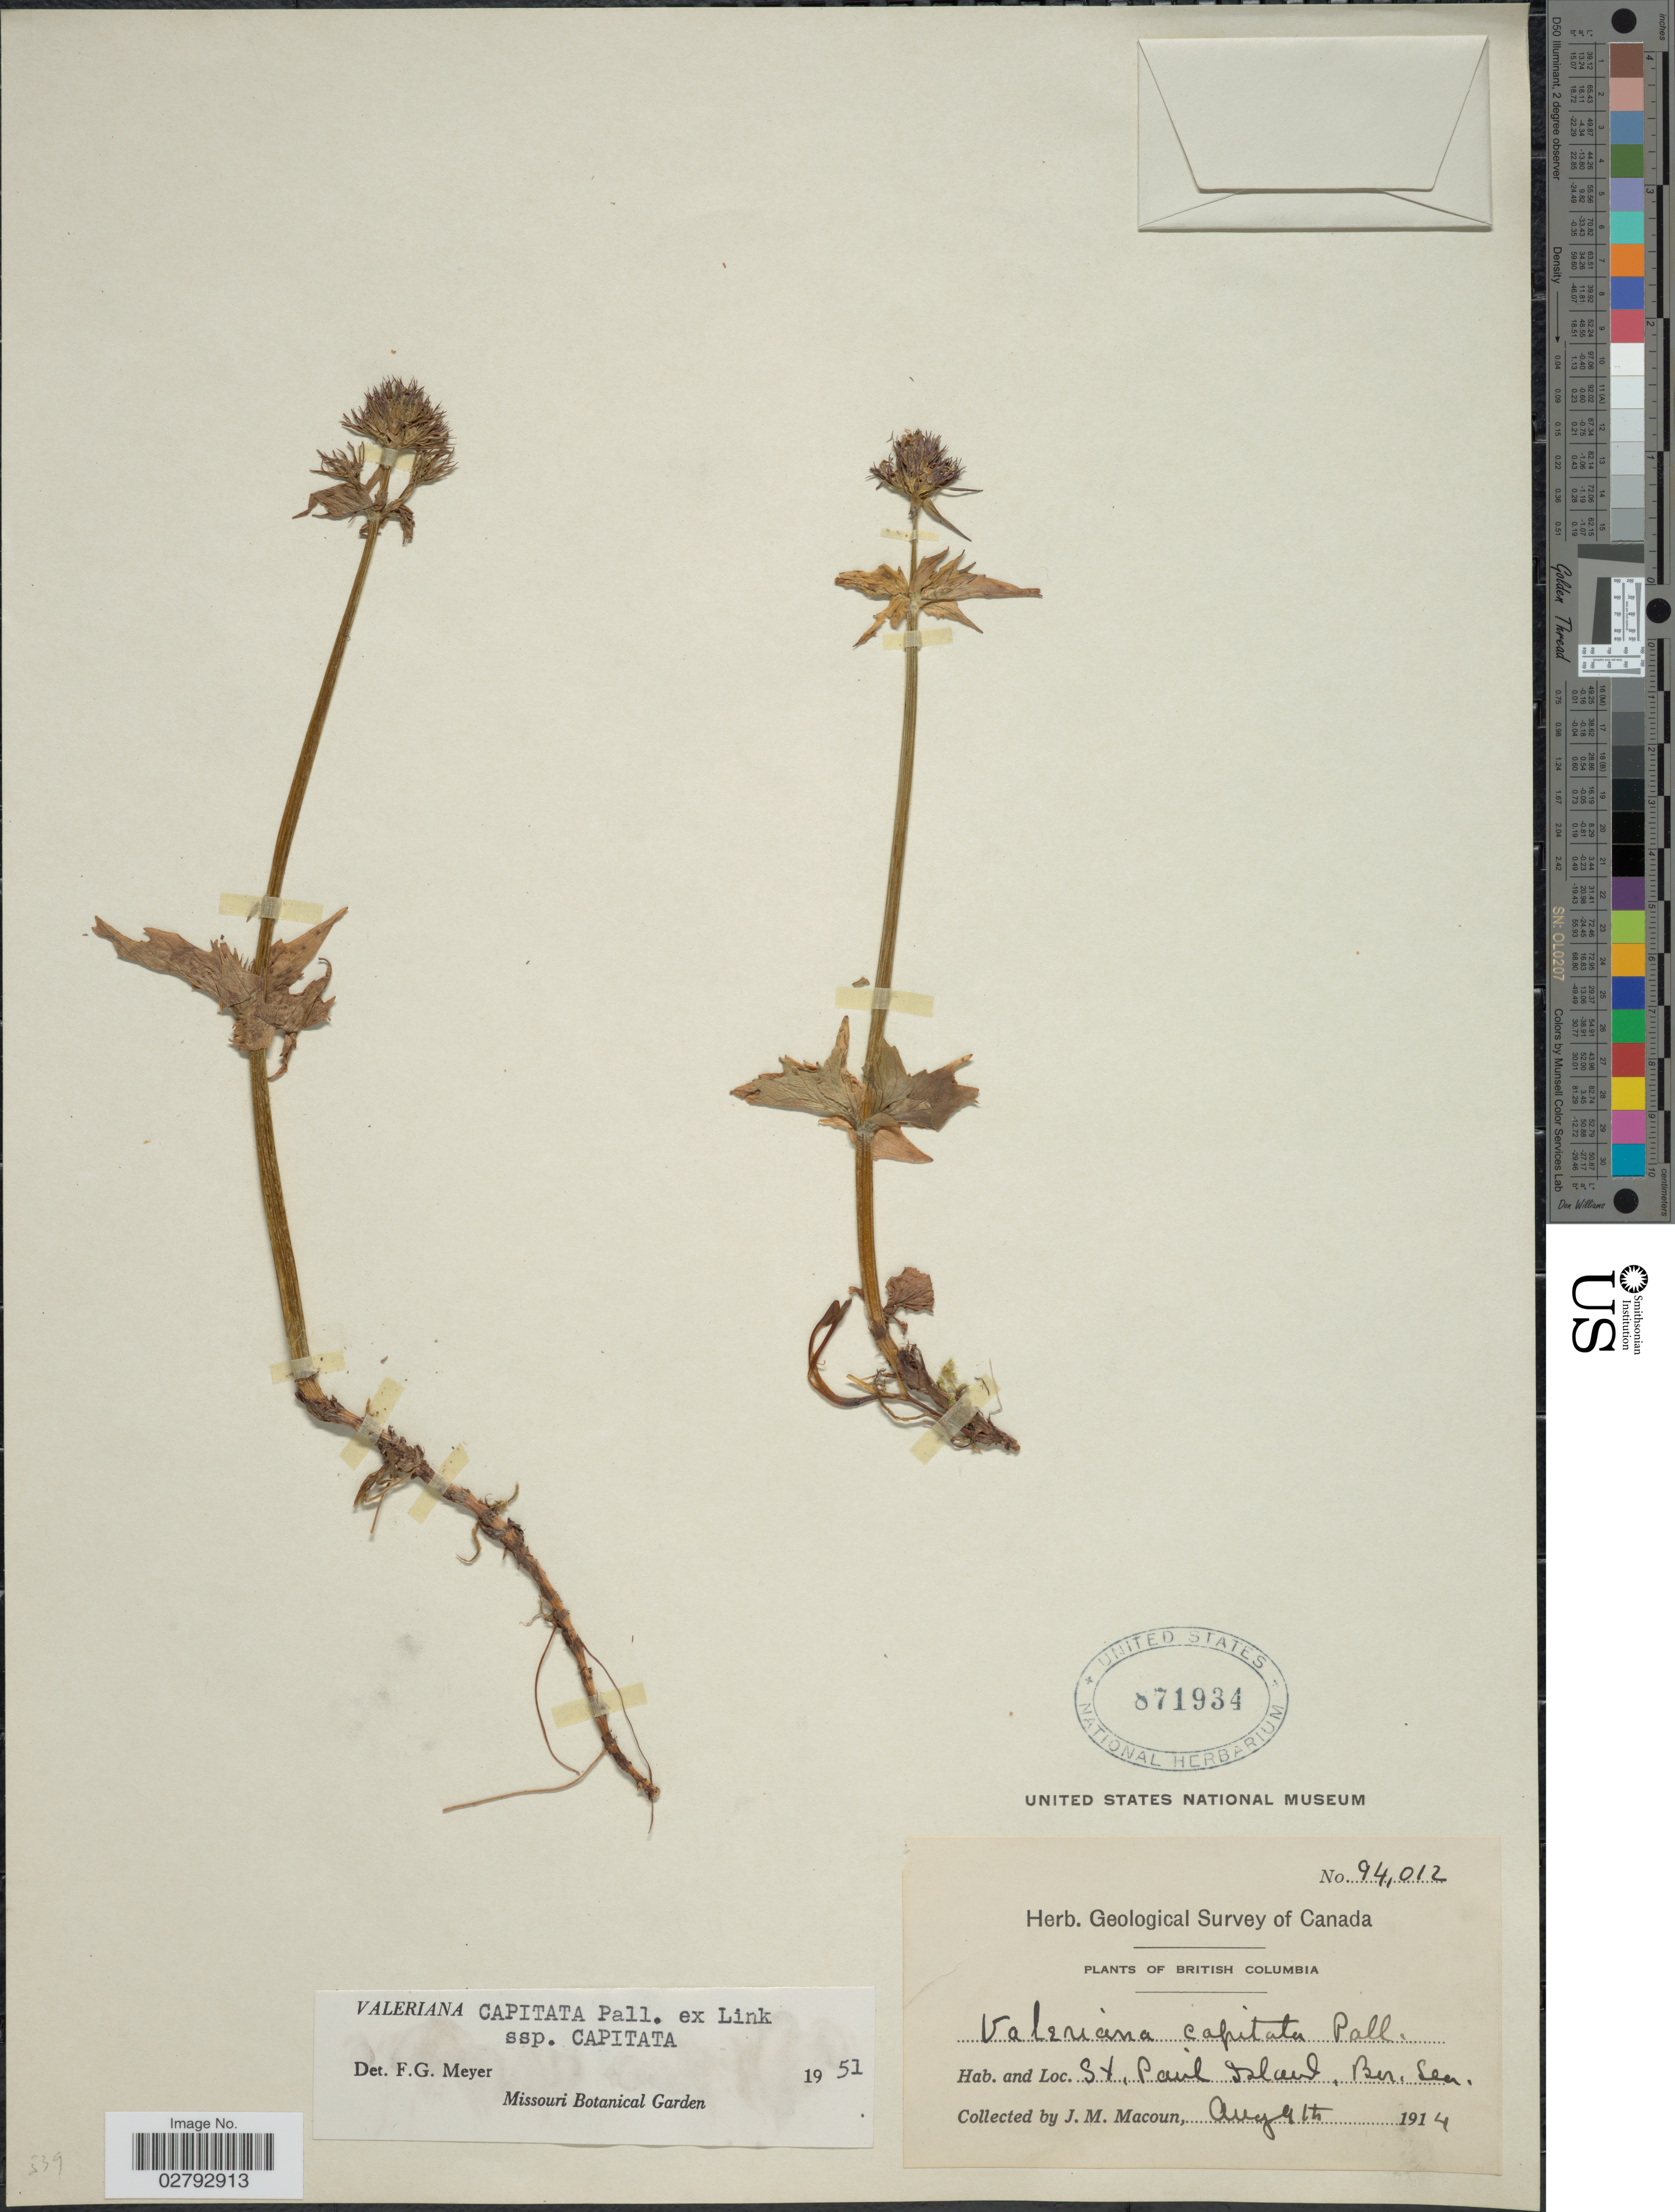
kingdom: Plantae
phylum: Tracheophyta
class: Magnoliopsida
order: Dipsacales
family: Caprifoliaceae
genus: Valeriana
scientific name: Valeriana capitata subsp. capitata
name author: Link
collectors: J. M. Macoun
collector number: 94012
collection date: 1914-08-09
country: Canada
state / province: British Columbia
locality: St. Paul Island, Ber. Sea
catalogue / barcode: US 871934